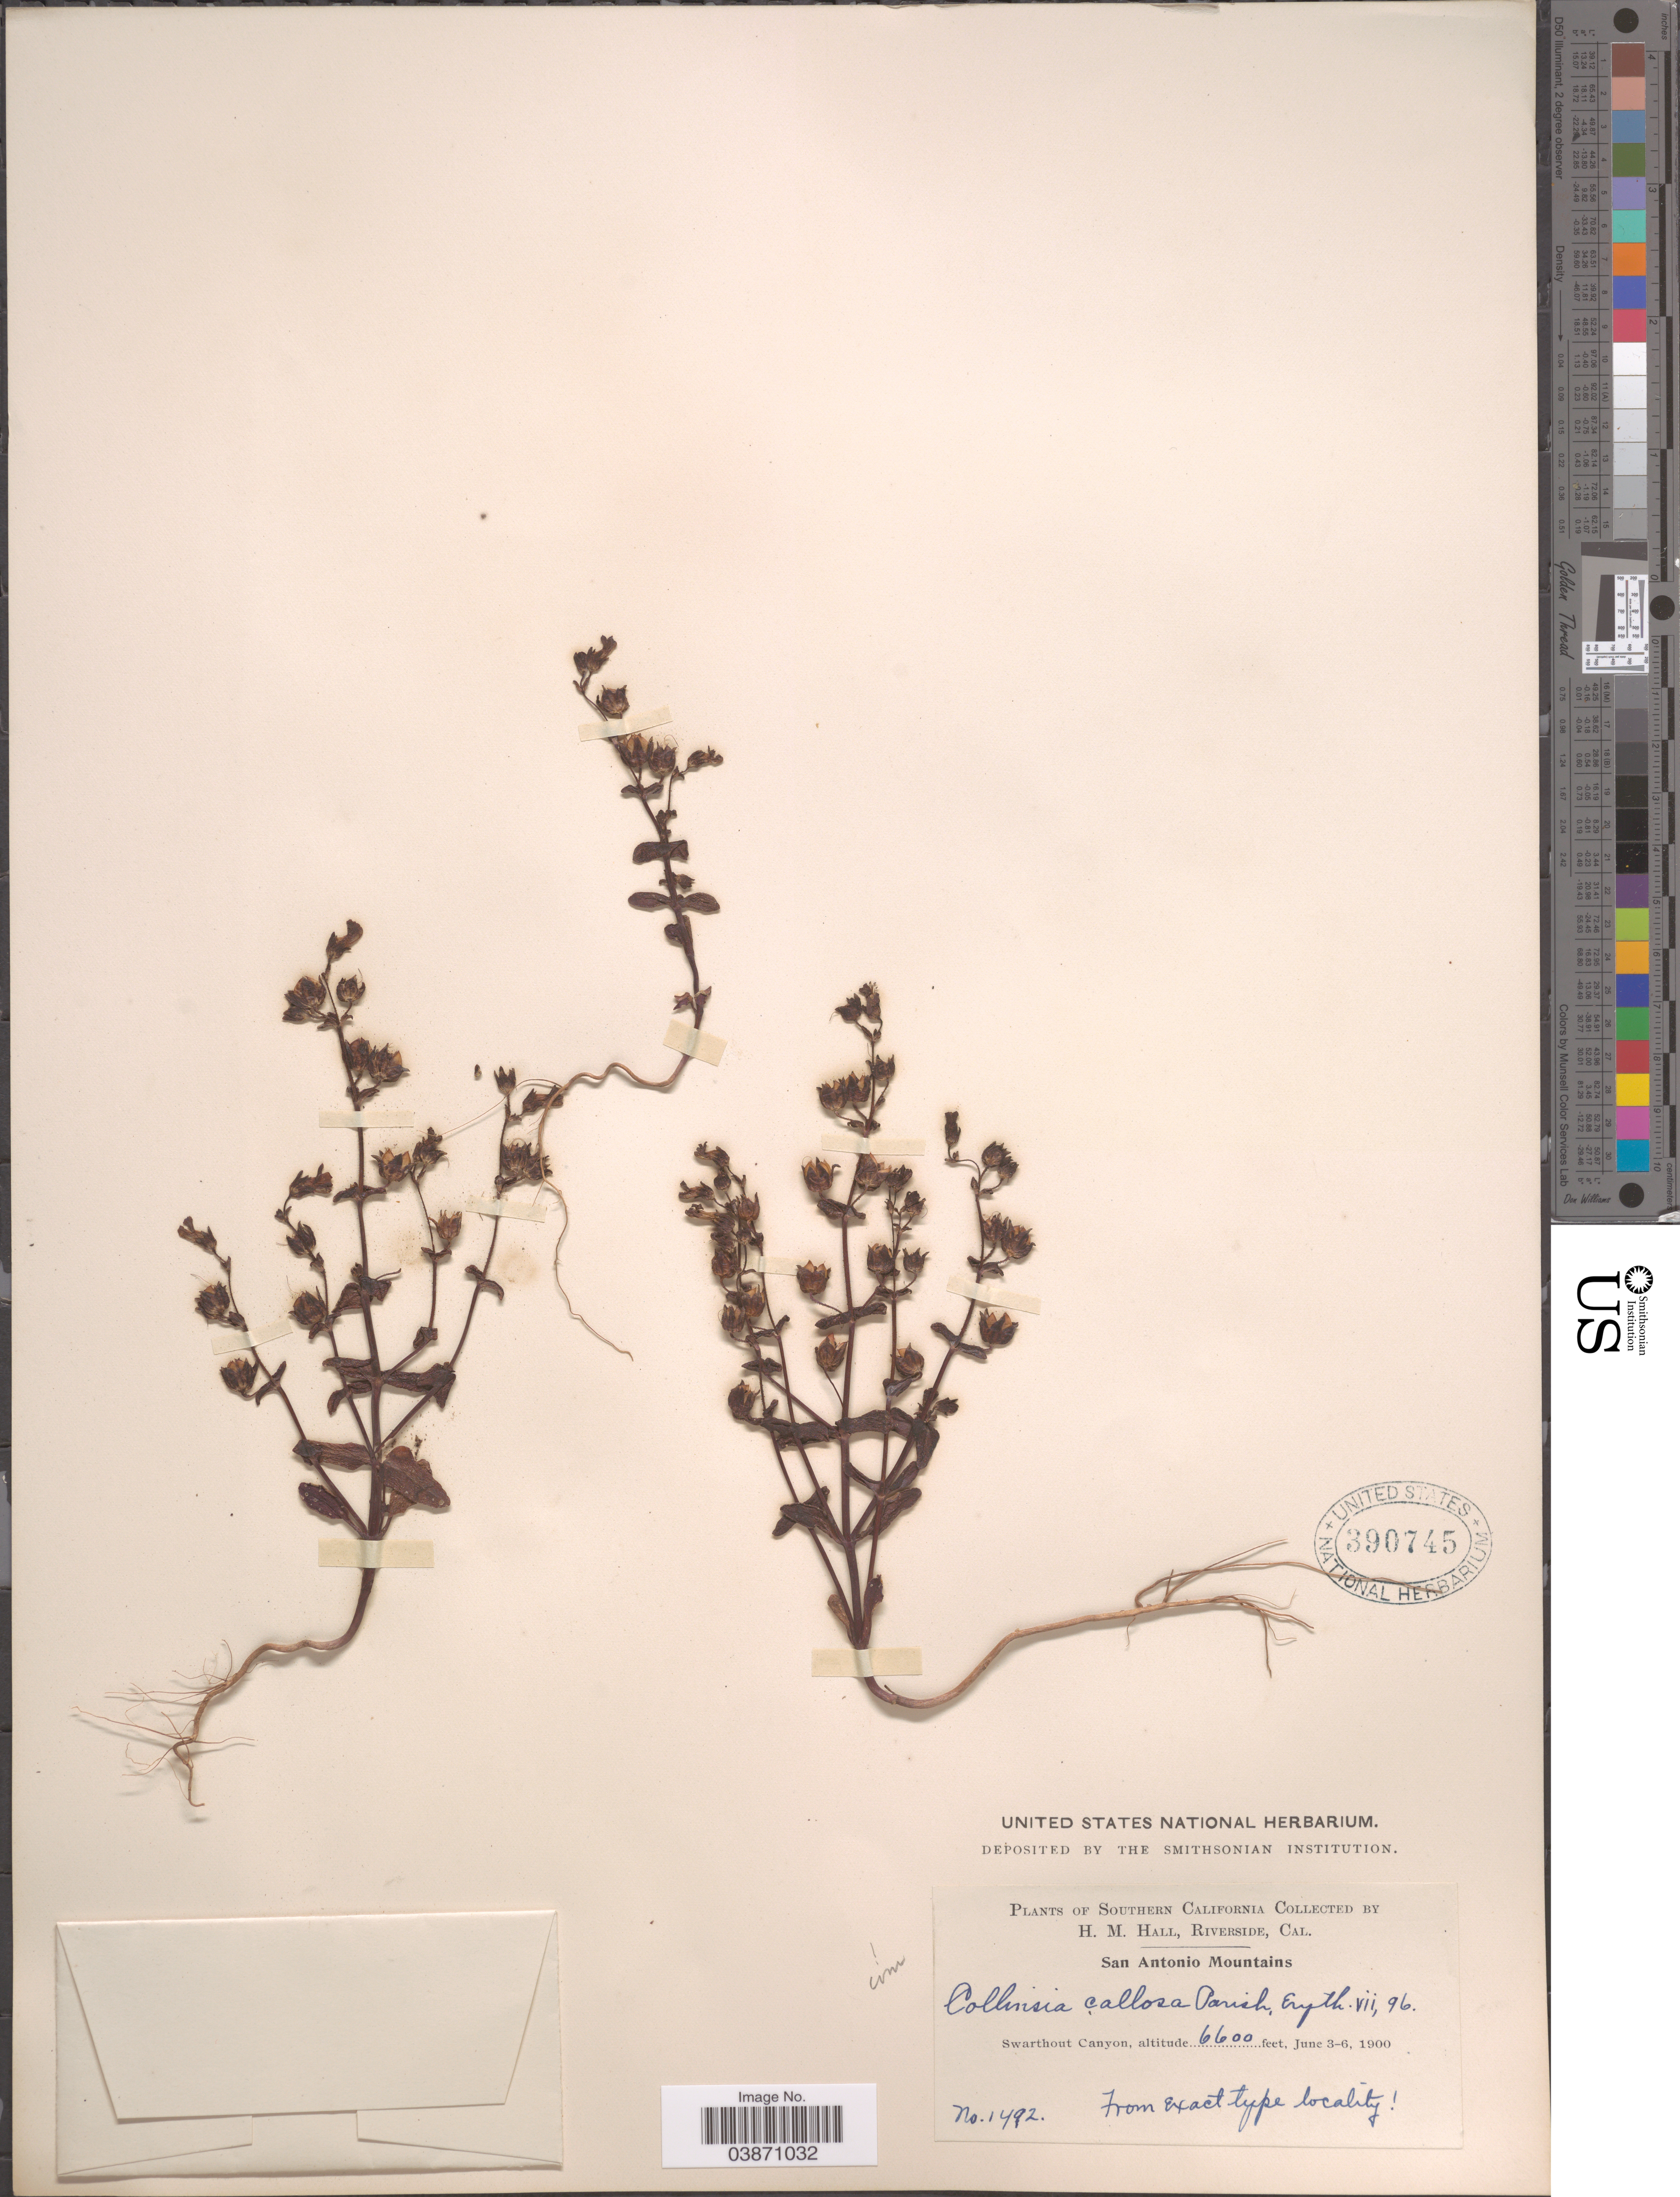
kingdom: Plantae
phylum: Tracheophyta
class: Magnoliopsida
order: Lamiales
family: Plantaginaceae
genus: Collinsia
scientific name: Collinsia callosa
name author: Parish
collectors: H. M. Hall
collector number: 1492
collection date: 1900-06-03/1900-06-06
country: United States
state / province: California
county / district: Los Angeles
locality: Southern California. San Antonio Mountains. Swarthout Canyon.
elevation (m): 2012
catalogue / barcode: US 390745